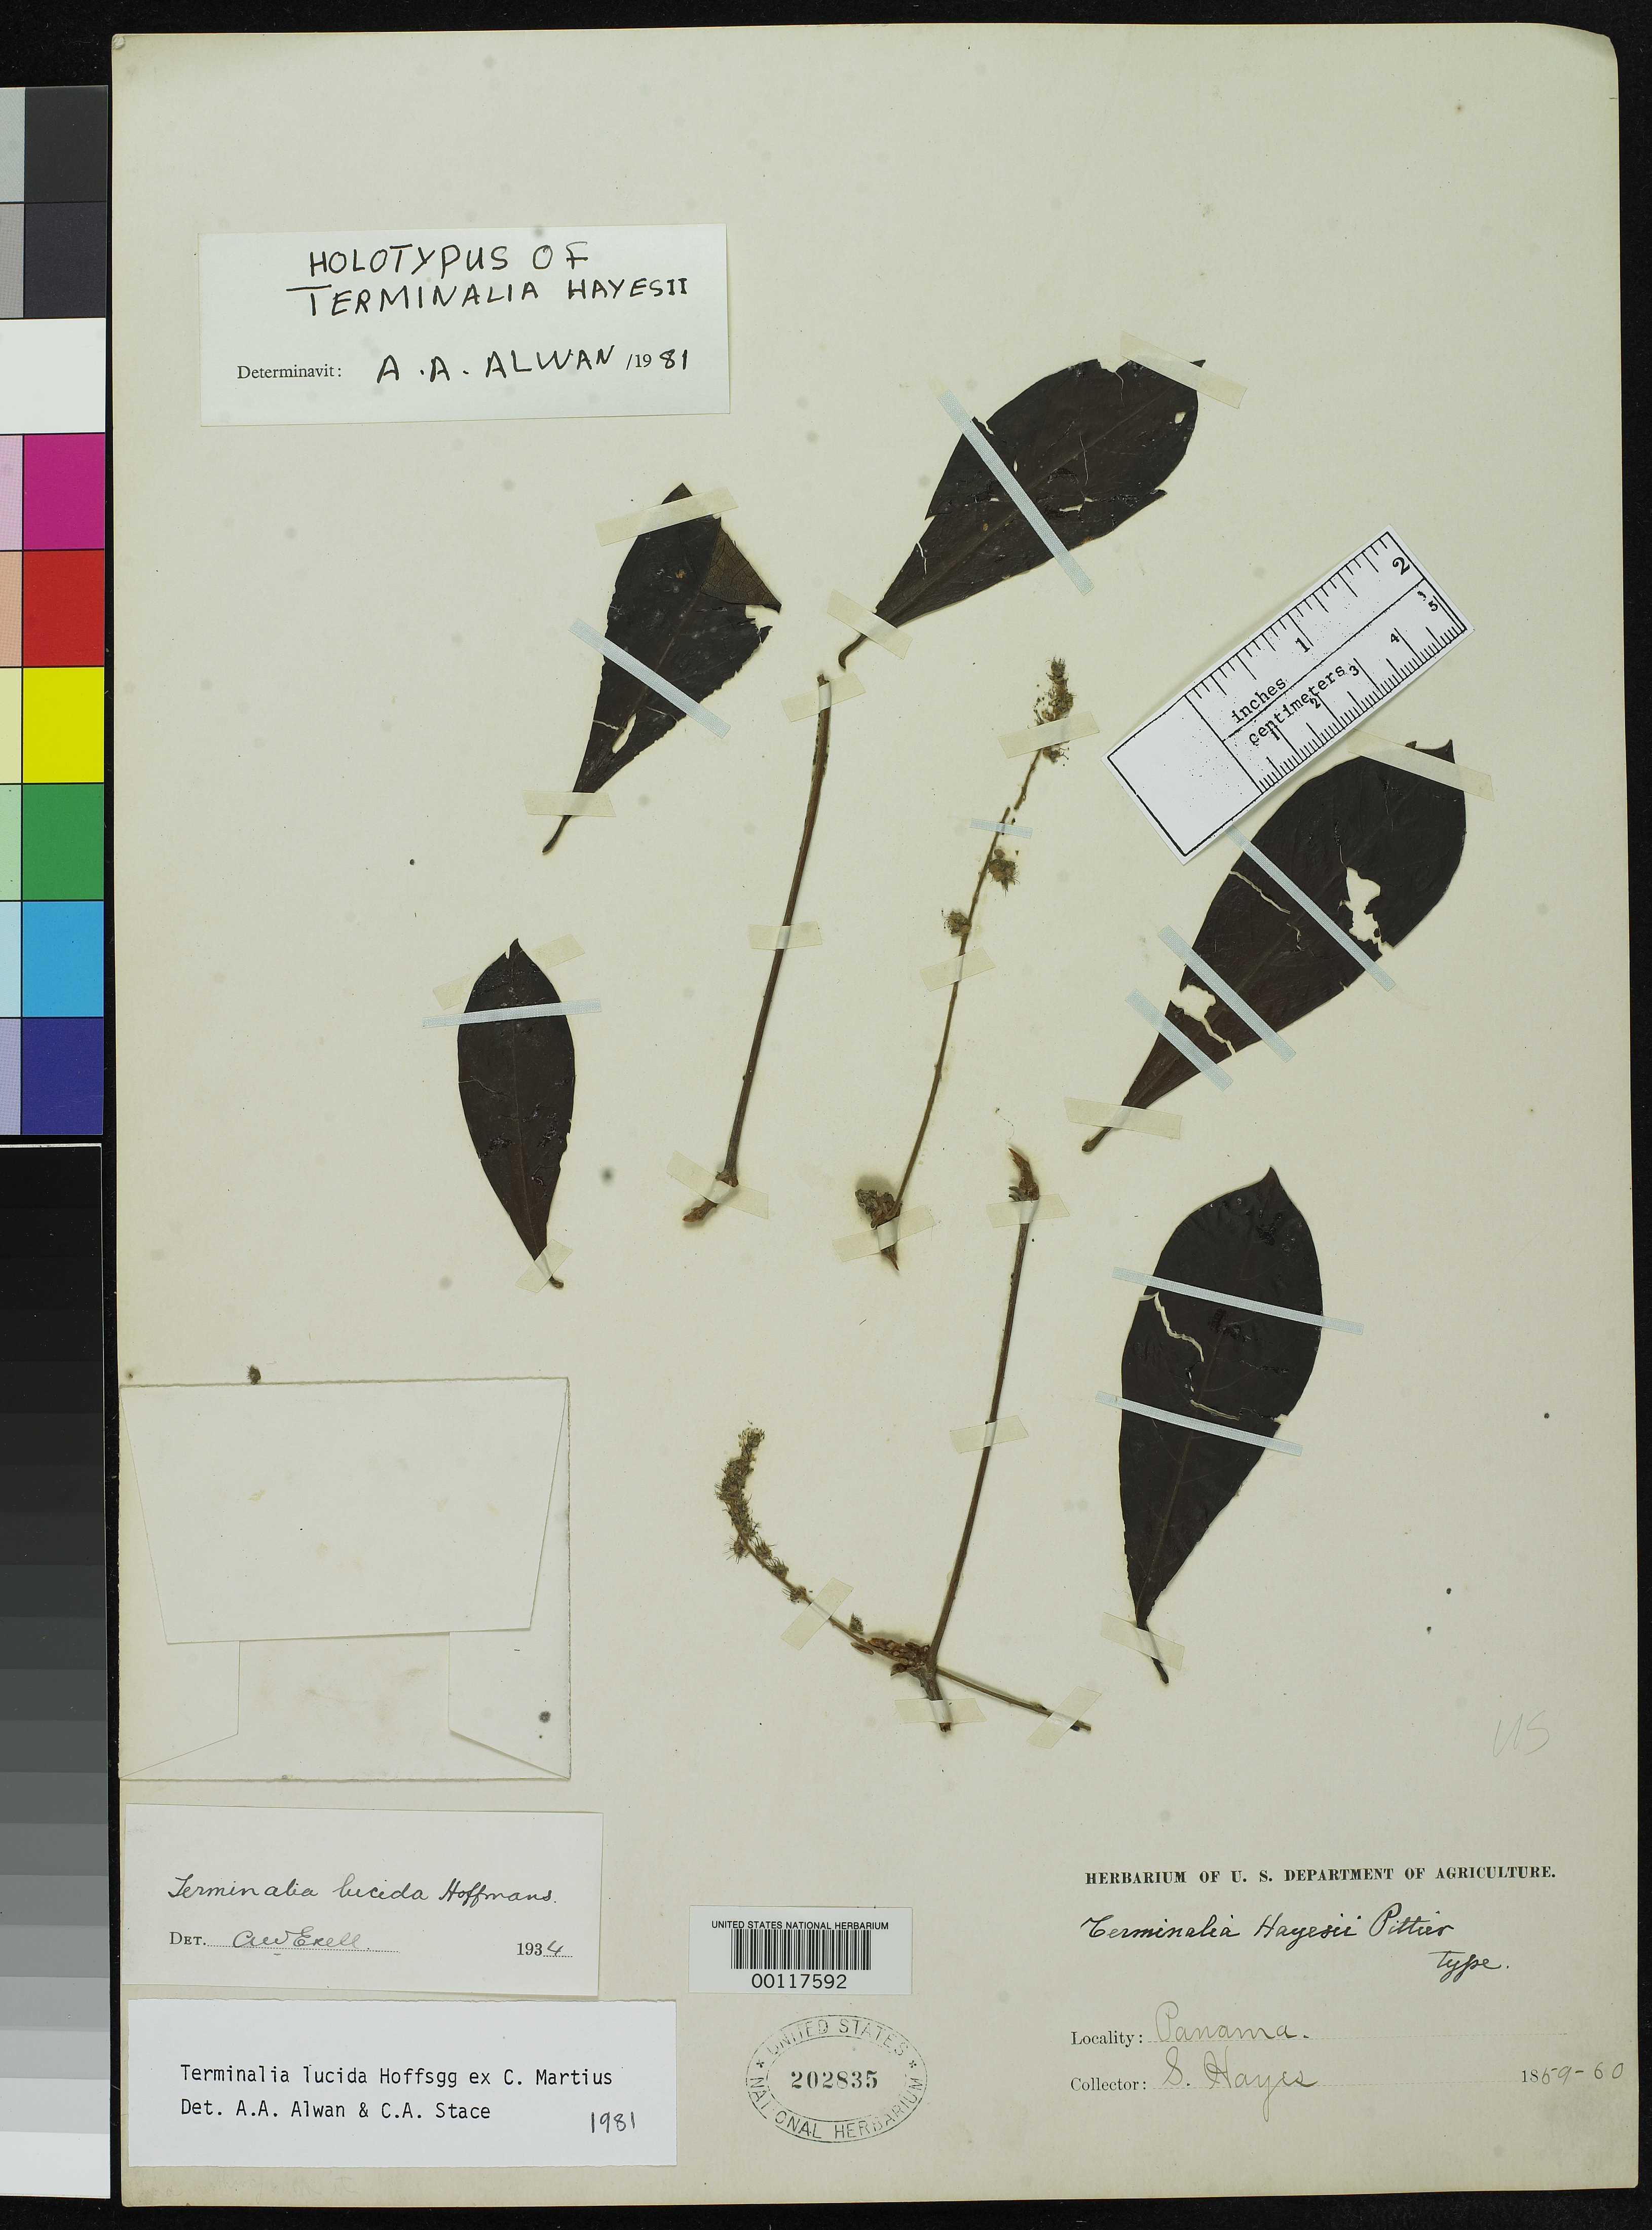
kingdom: Plantae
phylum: Tracheophyta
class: Magnoliopsida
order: Myrtales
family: Combretaceae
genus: Terminalia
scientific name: Terminalia hayesii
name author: Pittier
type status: Holotype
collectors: S. Hayes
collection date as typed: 1859 to -- --- 1860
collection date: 1859/1860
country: Panama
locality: NW of Boquete towards Parque Nacional Volcan Baru.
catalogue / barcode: US 202835